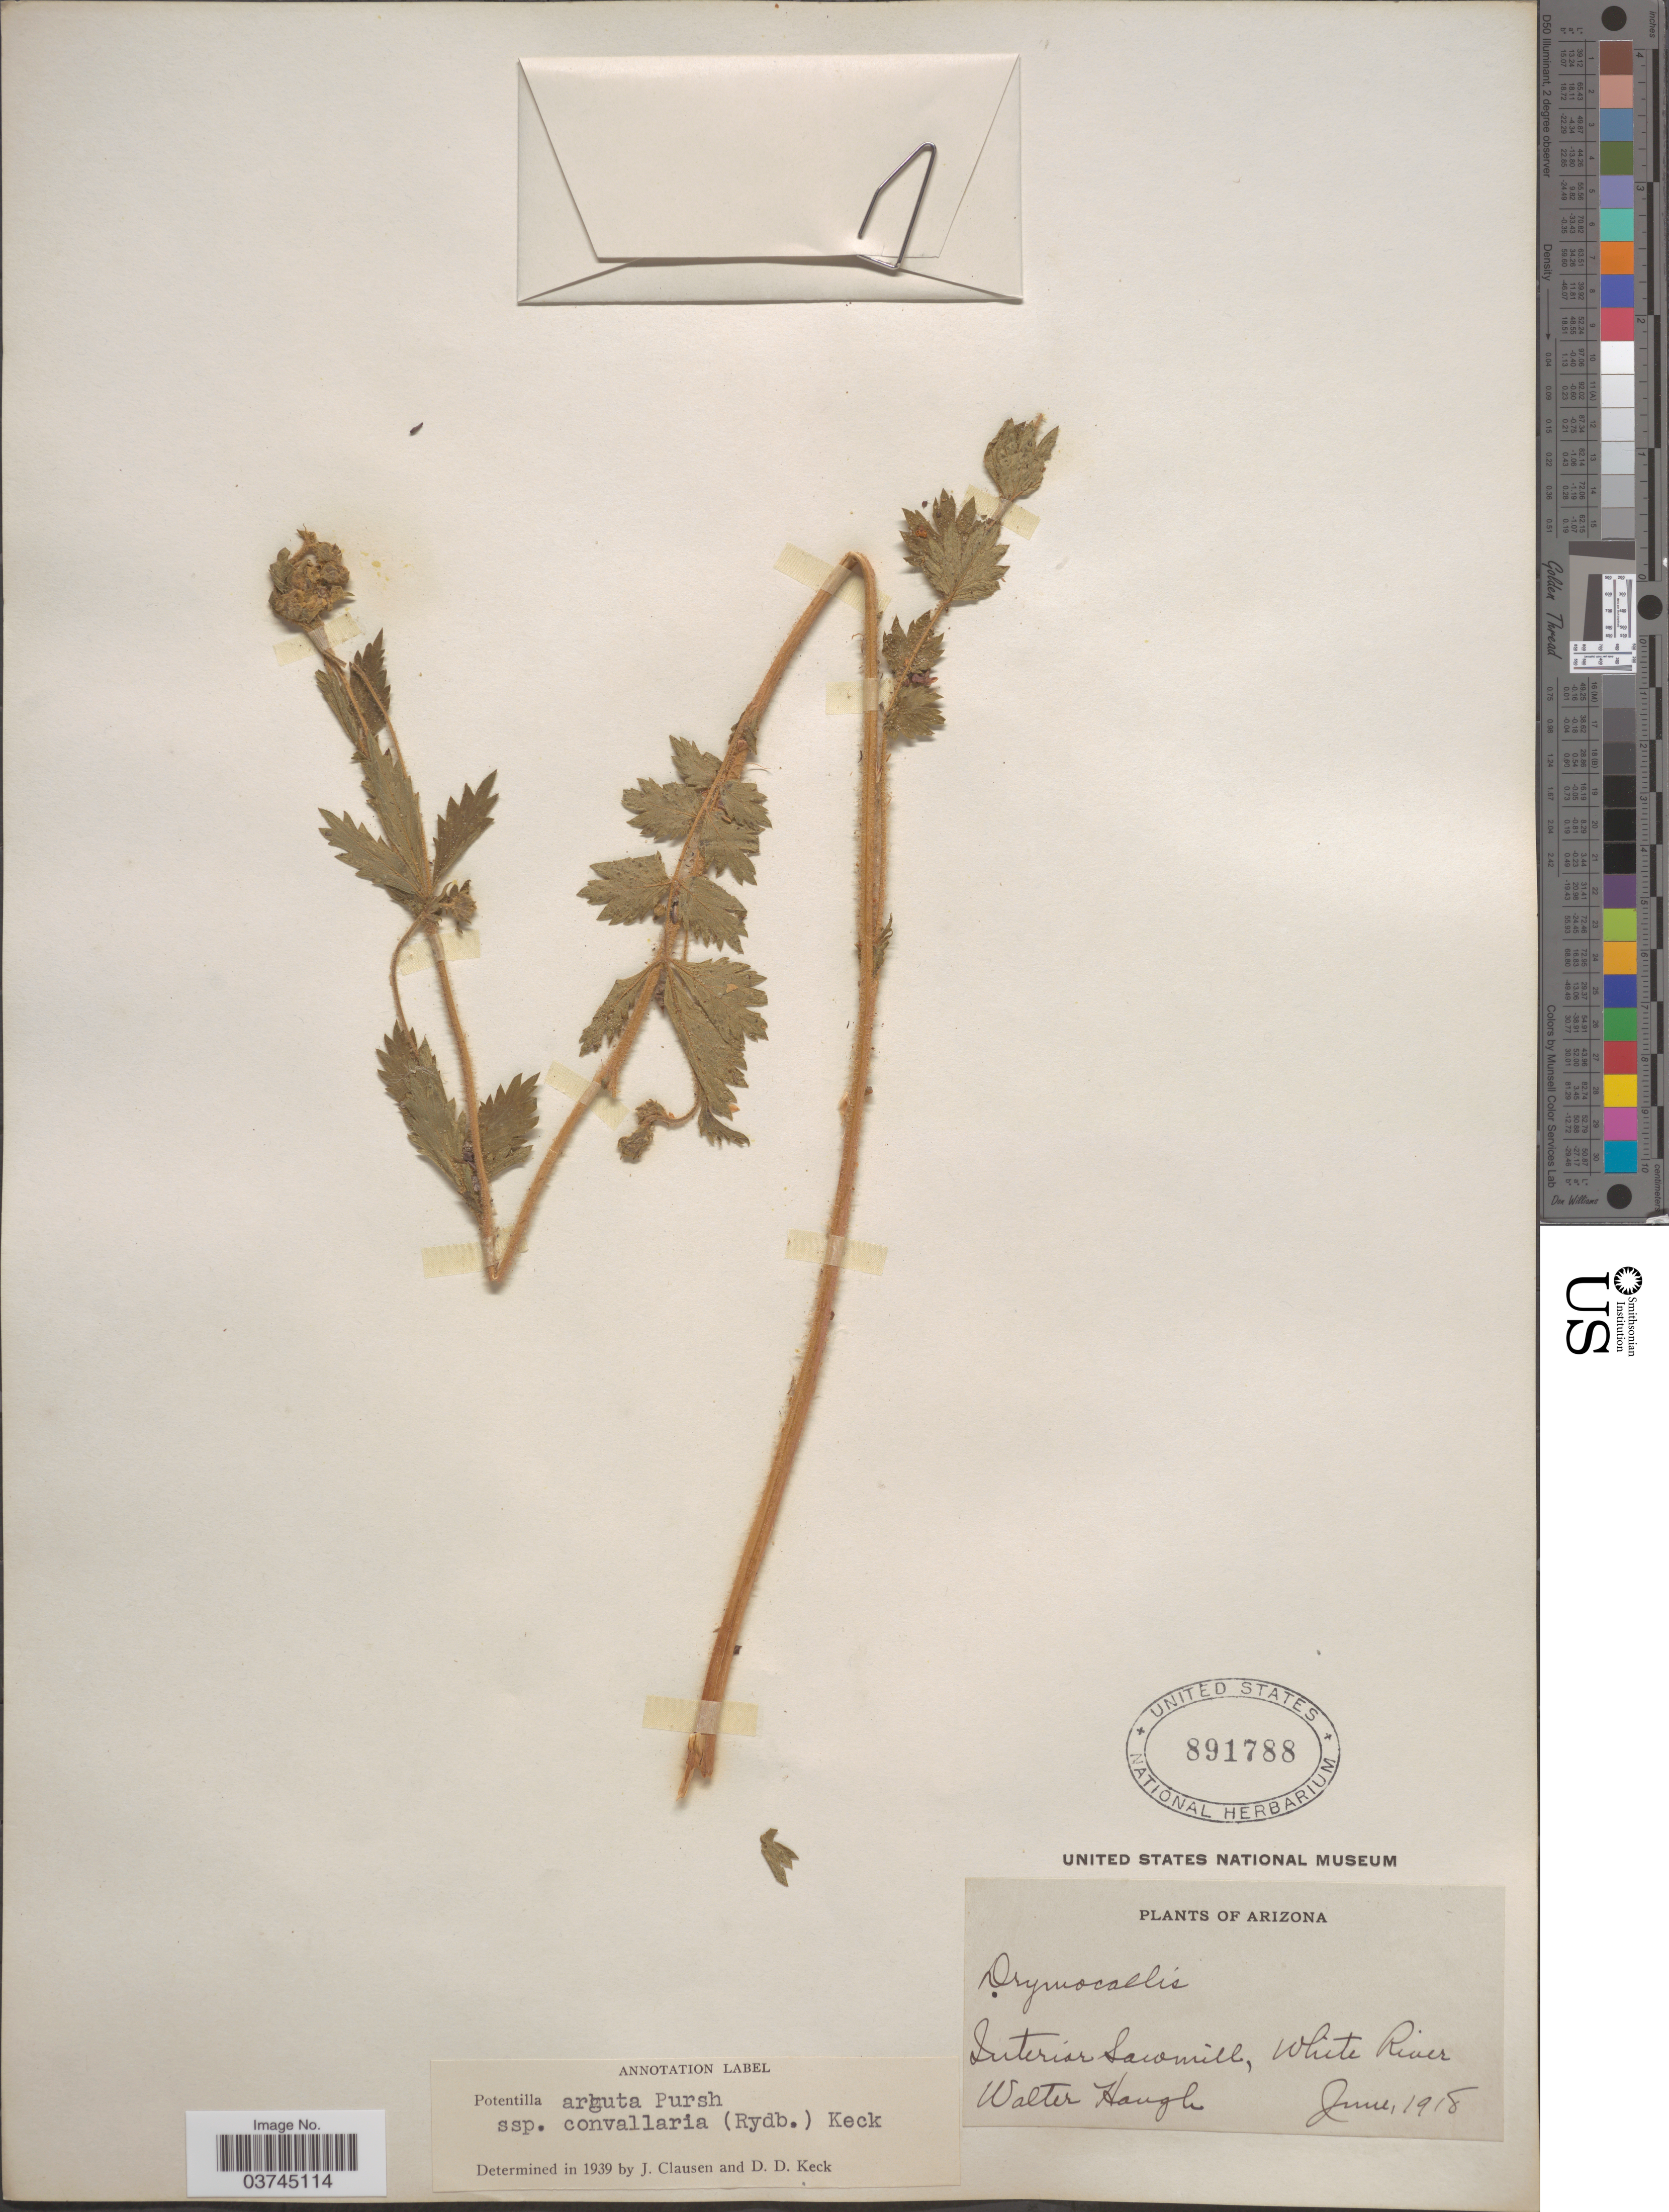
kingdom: Plantae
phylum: Tracheophyta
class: Magnoliopsida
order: Rosales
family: Rosaceae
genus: Drymocallis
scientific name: Drymocallis convallaria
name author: (Rydb.) Rydb.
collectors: W. Haugh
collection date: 1918-06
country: United States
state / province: Arizona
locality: Interior Sawmill, White River.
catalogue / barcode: US 891788